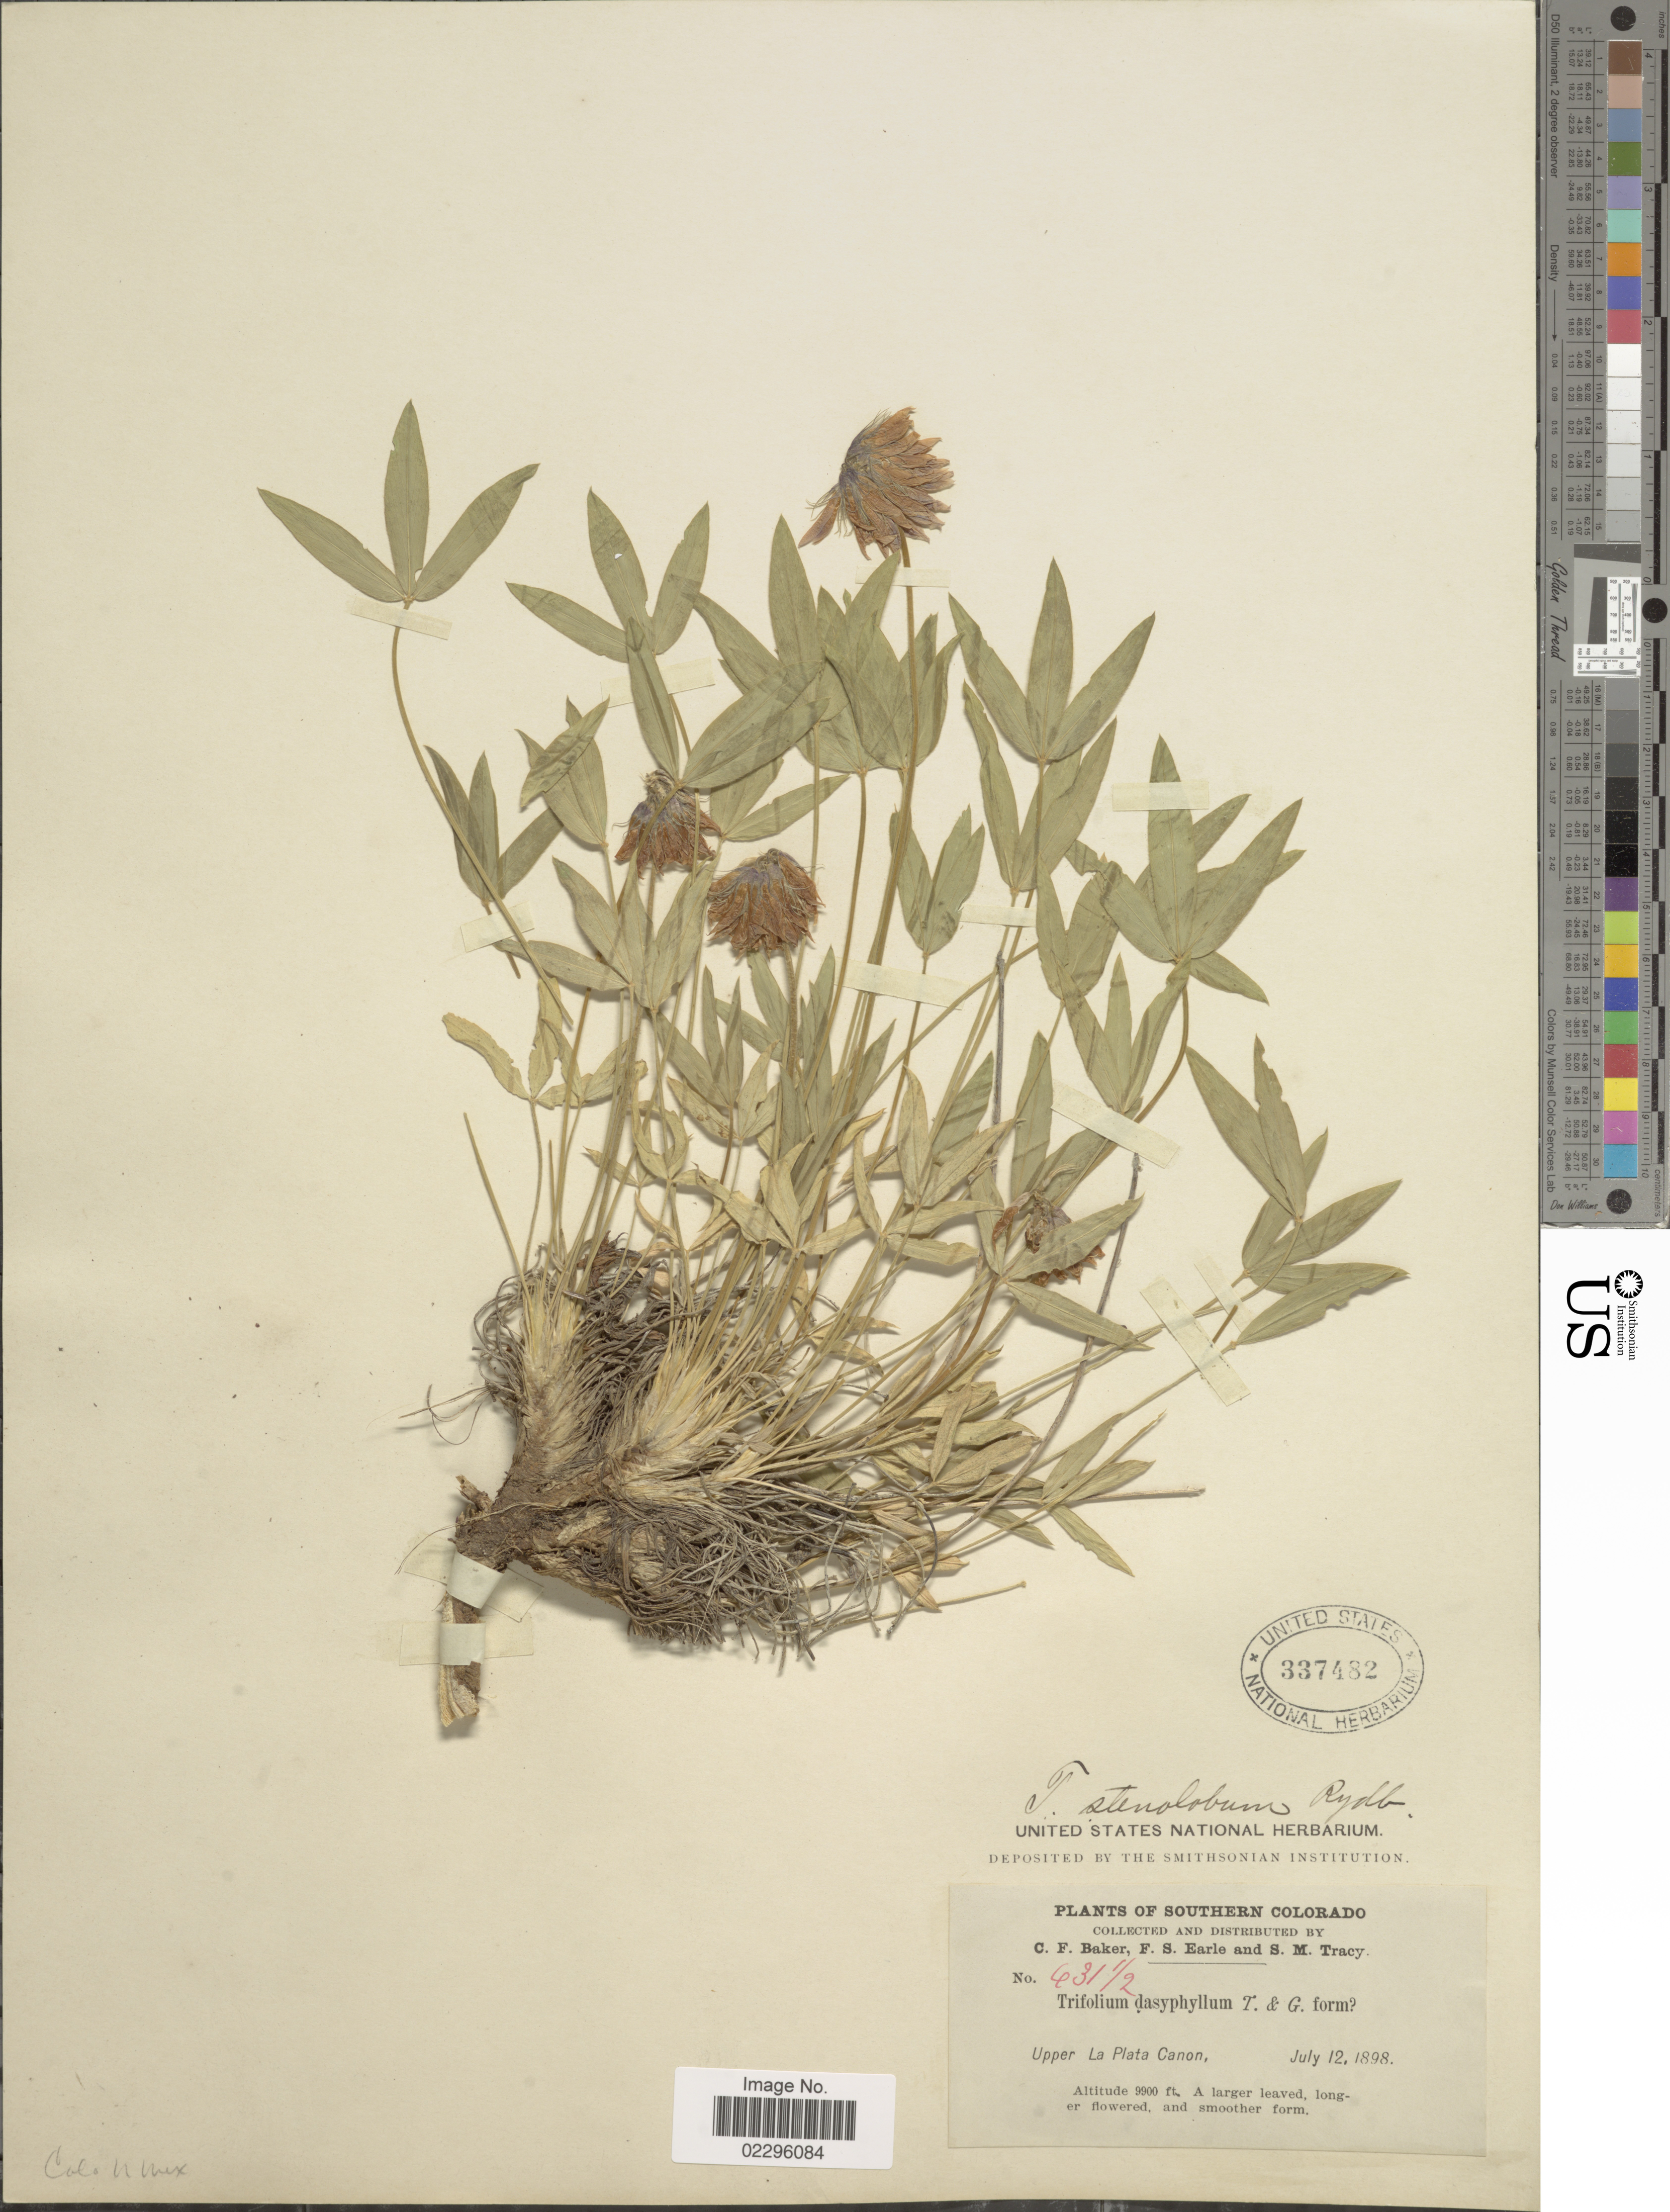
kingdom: Plantae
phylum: Tracheophyta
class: Magnoliopsida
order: Fabales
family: Fabaceae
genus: Trifolium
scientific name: Trifolium dasyphyllum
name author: Torr. & A. Gray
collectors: C. F. Baker, F. S. Earle & S. M. Tracy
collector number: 431½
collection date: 1898-07-12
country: United States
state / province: Colorado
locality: Southern Colorado, Upper Lap Plata Canon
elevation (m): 3018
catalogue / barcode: US 337482